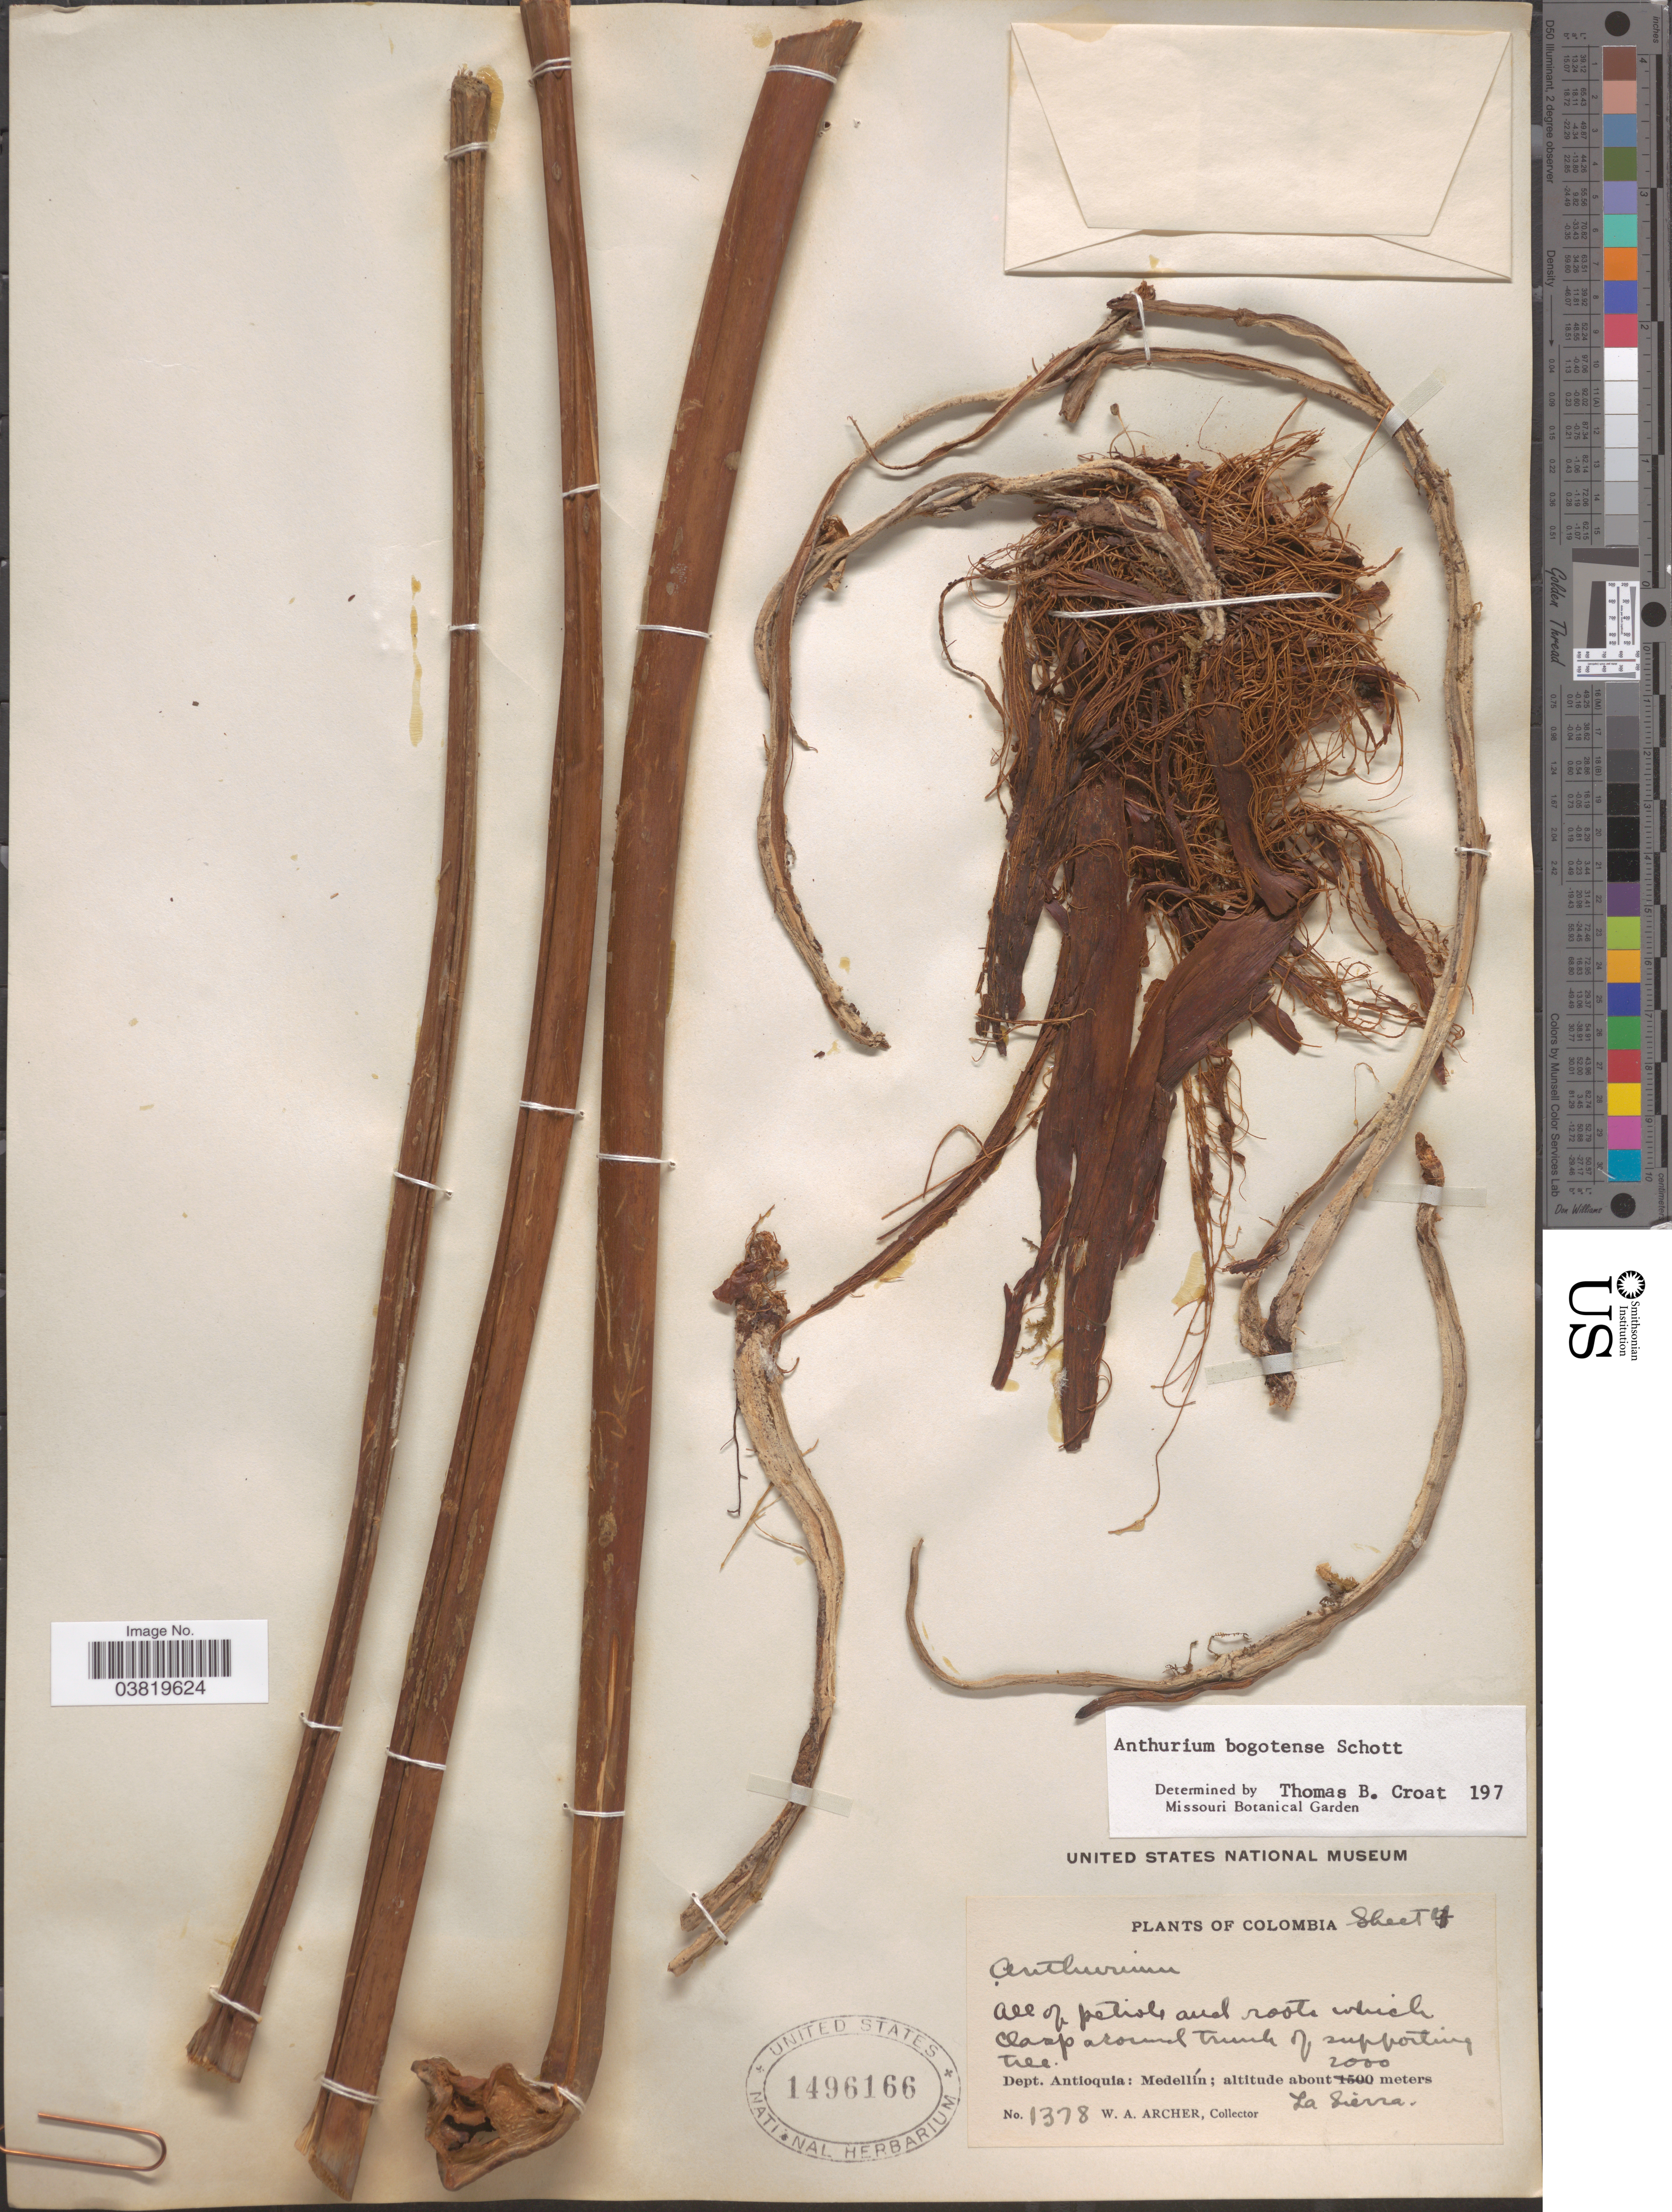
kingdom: Plantae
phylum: Tracheophyta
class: Liliopsida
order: Alismatales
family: Araceae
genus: Anthurium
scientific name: Anthurium bogotense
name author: Schott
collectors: W. Archer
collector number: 1378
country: Colombia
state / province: Antioquia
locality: Dept. Antioquia: Medellín. La Sierra.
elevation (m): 2000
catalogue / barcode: US 1496166